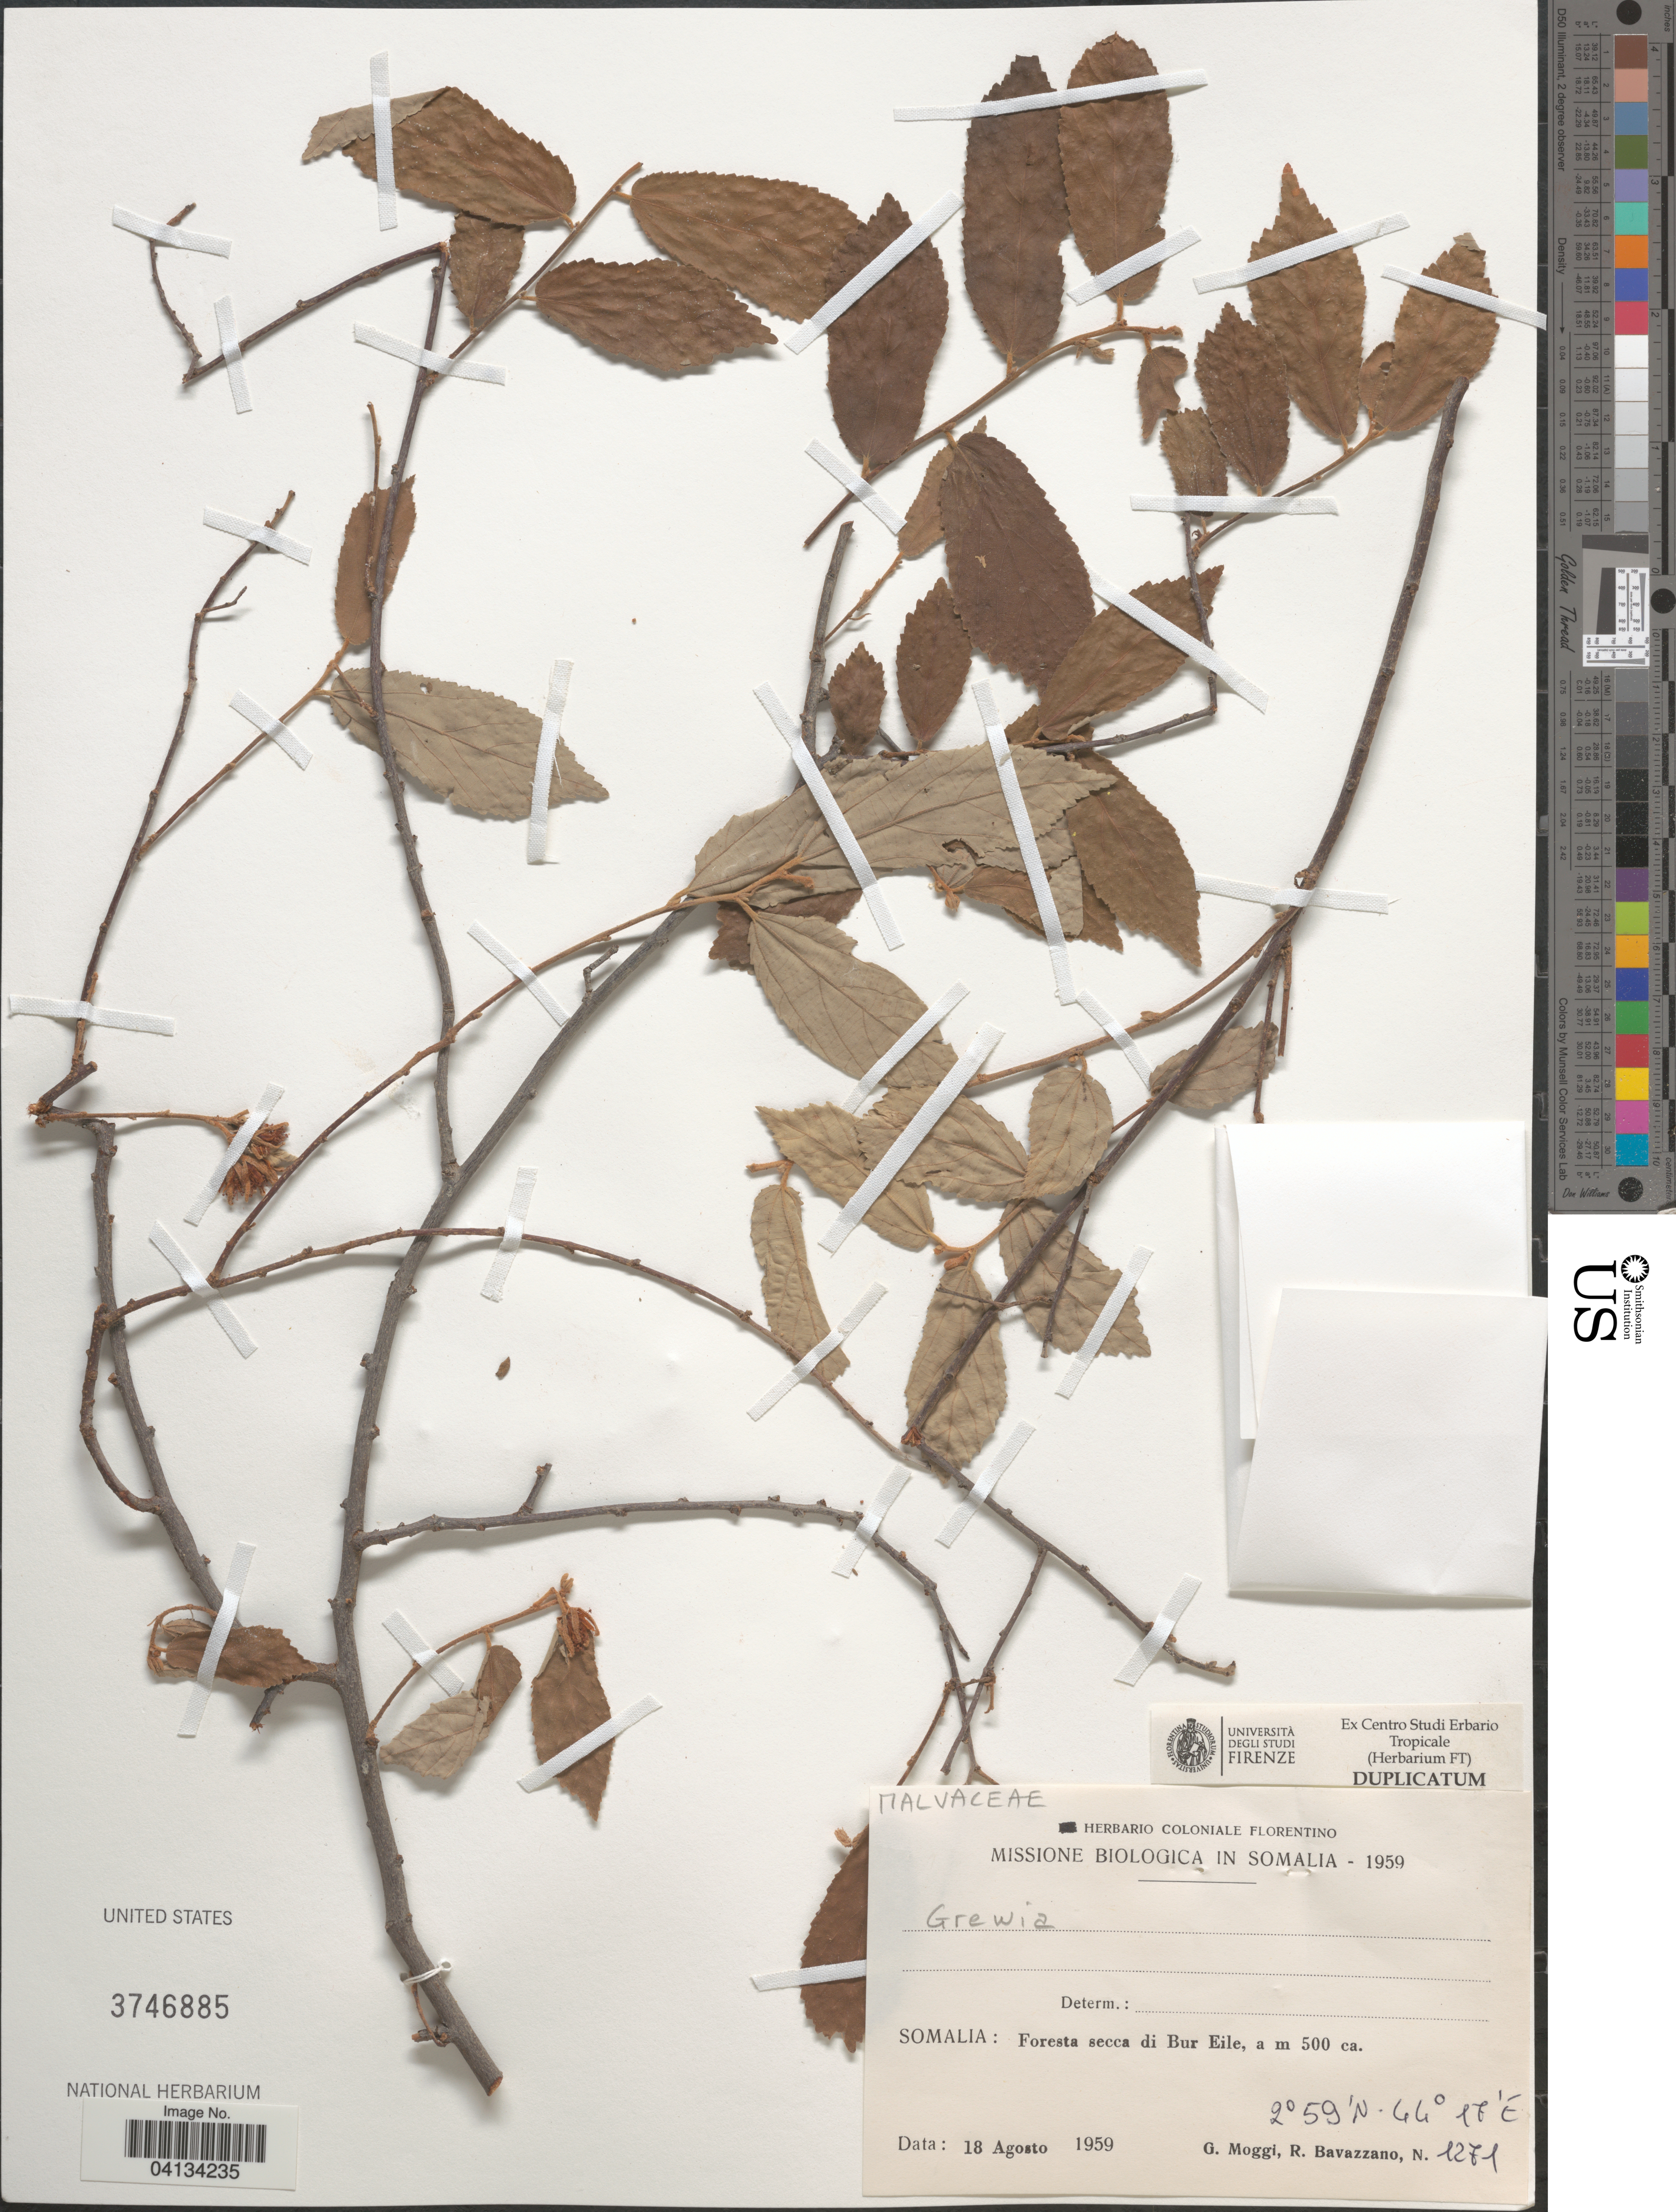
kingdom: Plantae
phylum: Tracheophyta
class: Magnoliopsida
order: Malvales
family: Malvaceae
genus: Grewia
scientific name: Grewia sp.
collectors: G. Moggi & R. Bavazzano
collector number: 1271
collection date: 1959-08-18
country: Somalia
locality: Missione Biologica in Somalia - 1959. Foresta secca di Bur Eile.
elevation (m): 500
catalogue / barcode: US 3746885